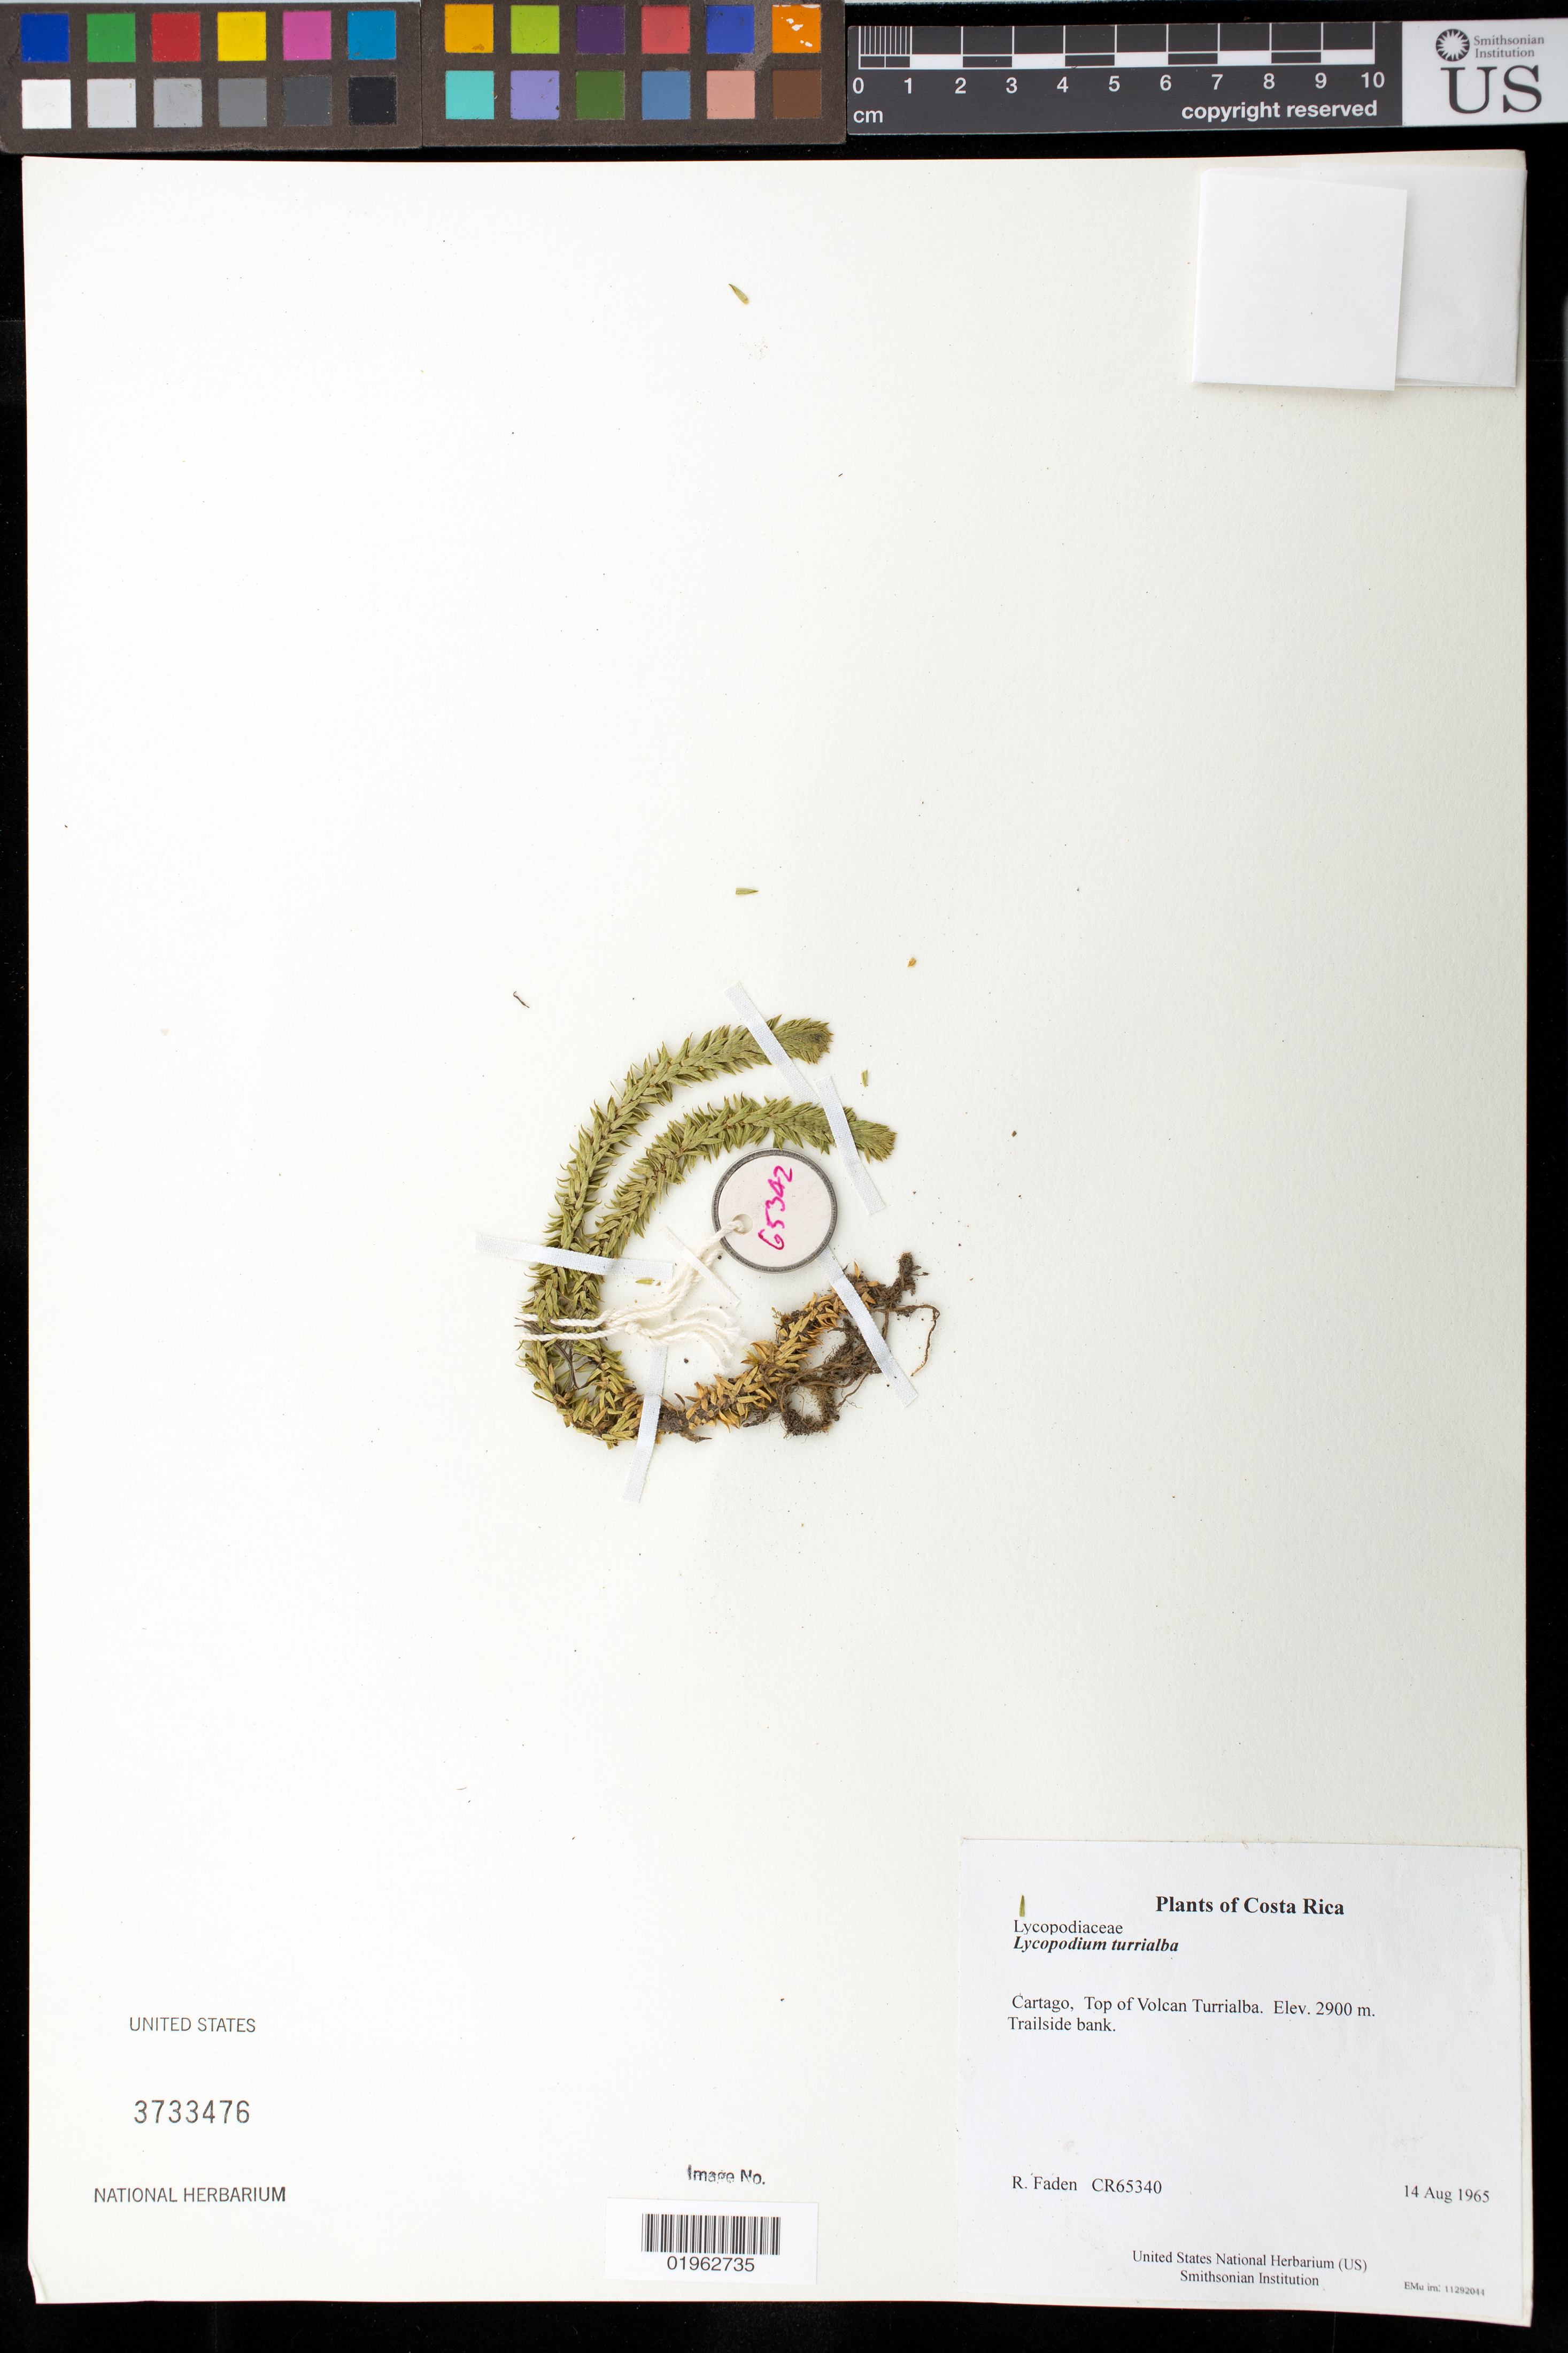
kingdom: Plantae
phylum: Tracheophyta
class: Lycopodiopsida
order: Lycopodiales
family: Lycopodiaceae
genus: Huperzia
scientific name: Huperzia sp.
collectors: R. B. Faden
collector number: CR65340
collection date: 1965-08-14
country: Costa Rica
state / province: Cartago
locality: Top of Volcan Turrialba.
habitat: Trailside bank.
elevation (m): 2900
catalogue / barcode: US 3733476